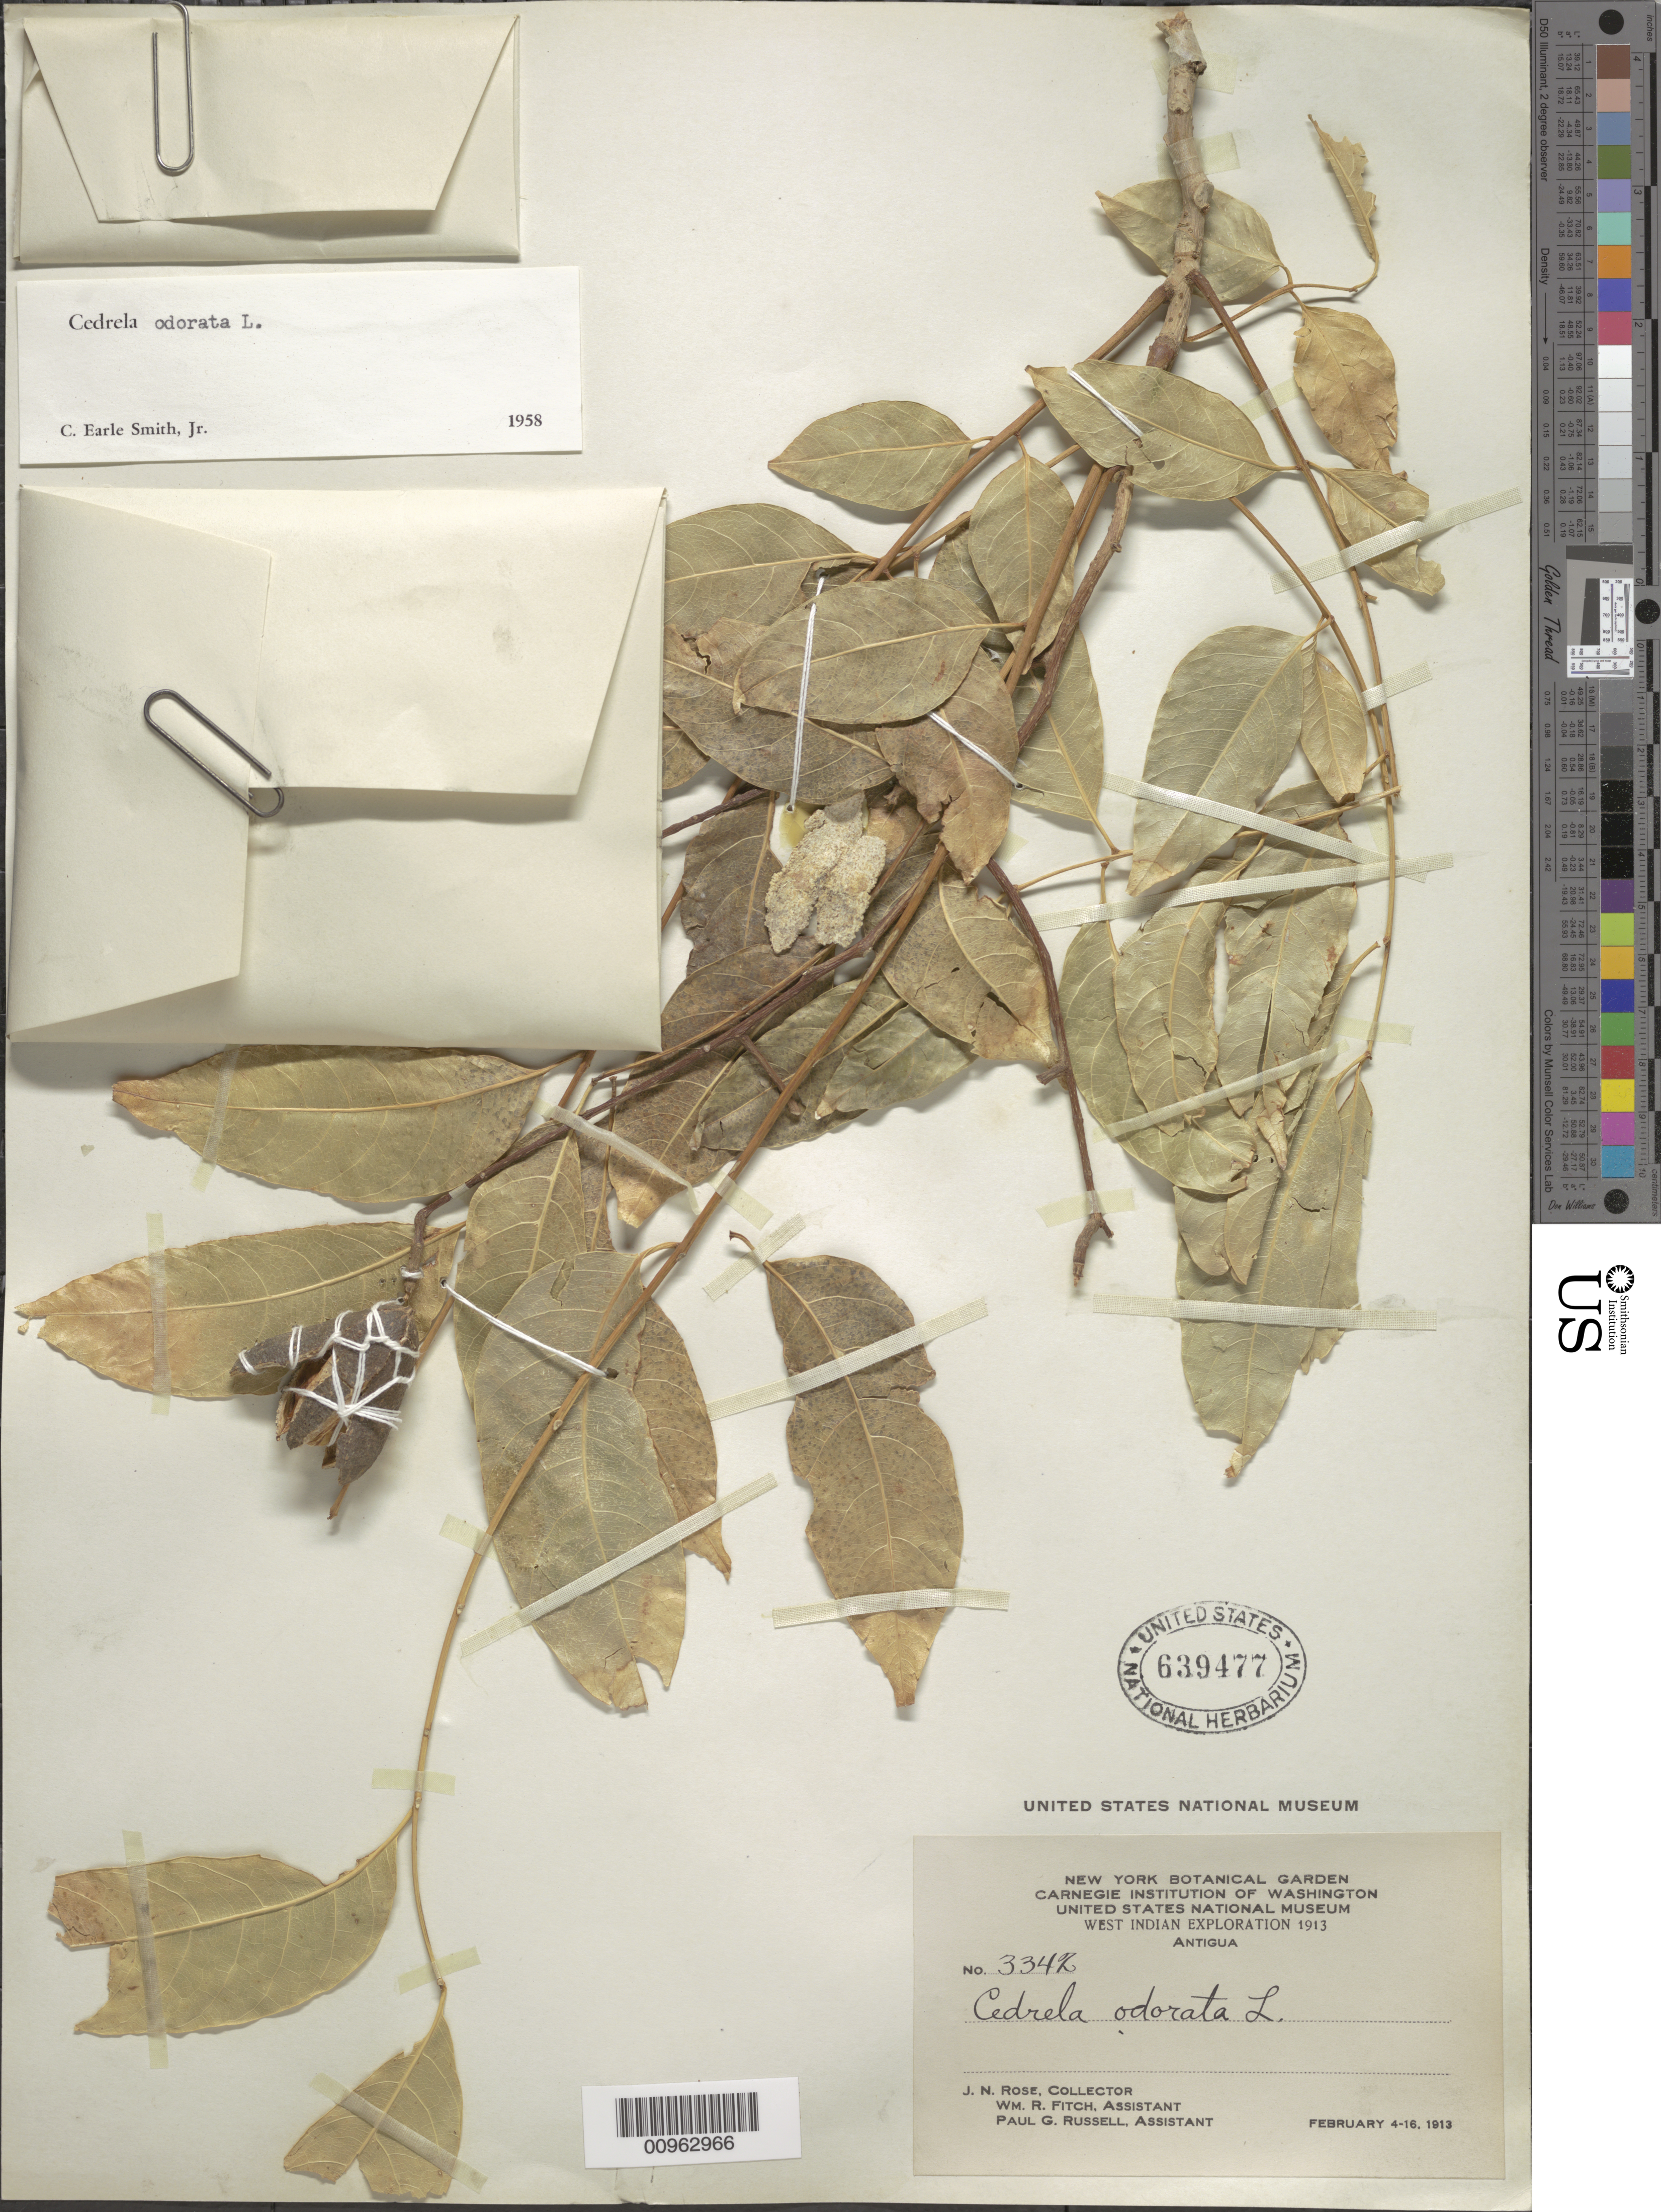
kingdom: Plantae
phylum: Tracheophyta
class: Magnoliopsida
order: Sapindales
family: Meliaceae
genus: Cedrela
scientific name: Cedrela odorata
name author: L.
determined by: Smith, C. E., Jr.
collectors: J. N. Rose, W. R. Fitch & P. G. Russell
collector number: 3342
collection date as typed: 04 Feb 1913 to 16 Feb 1913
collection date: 1913-02-04/1913-02-16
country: Antigua and Barbuda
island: Antigua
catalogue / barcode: US 639477